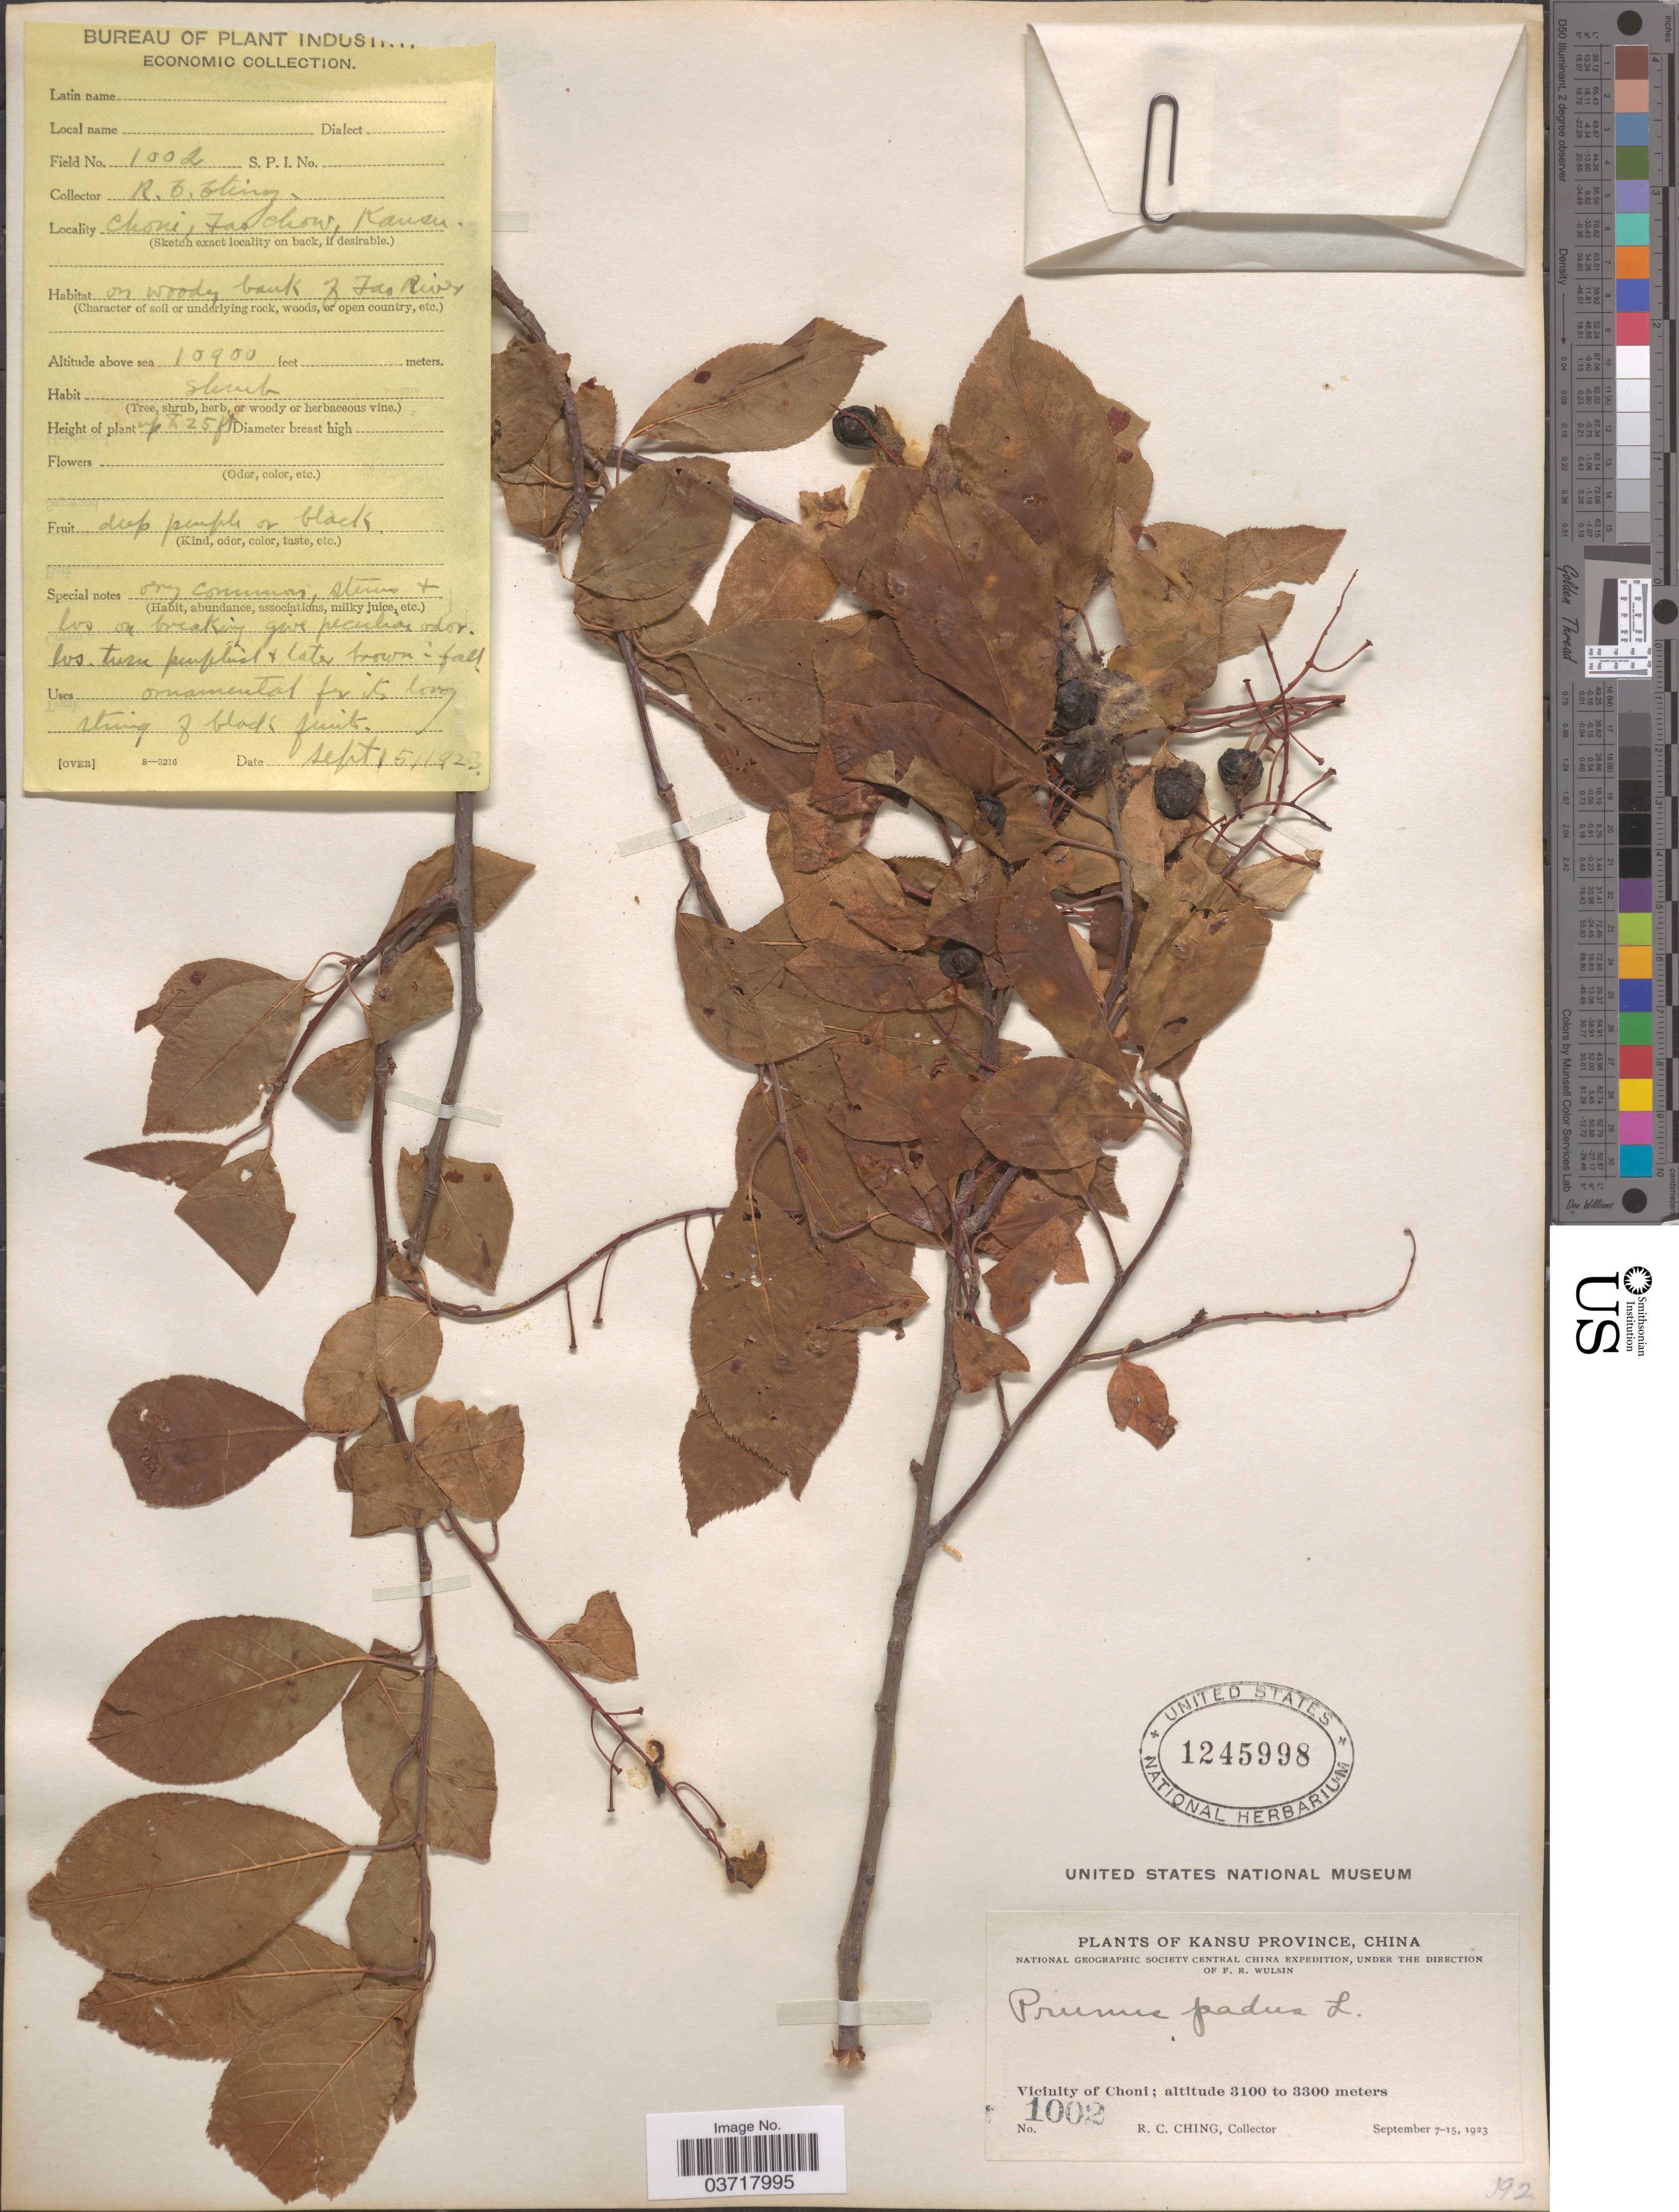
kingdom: Plantae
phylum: Tracheophyta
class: Magnoliopsida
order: Rosales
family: Rosaceae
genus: Prunus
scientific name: Prunus padus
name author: L.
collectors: R. C. Ching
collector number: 1002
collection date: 1923-09-15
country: China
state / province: Gansu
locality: Kansu Province, Vicinity of Choni. Choni, Tao Chow. On woody bank of Tao River.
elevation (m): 3322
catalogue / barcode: US 1245998